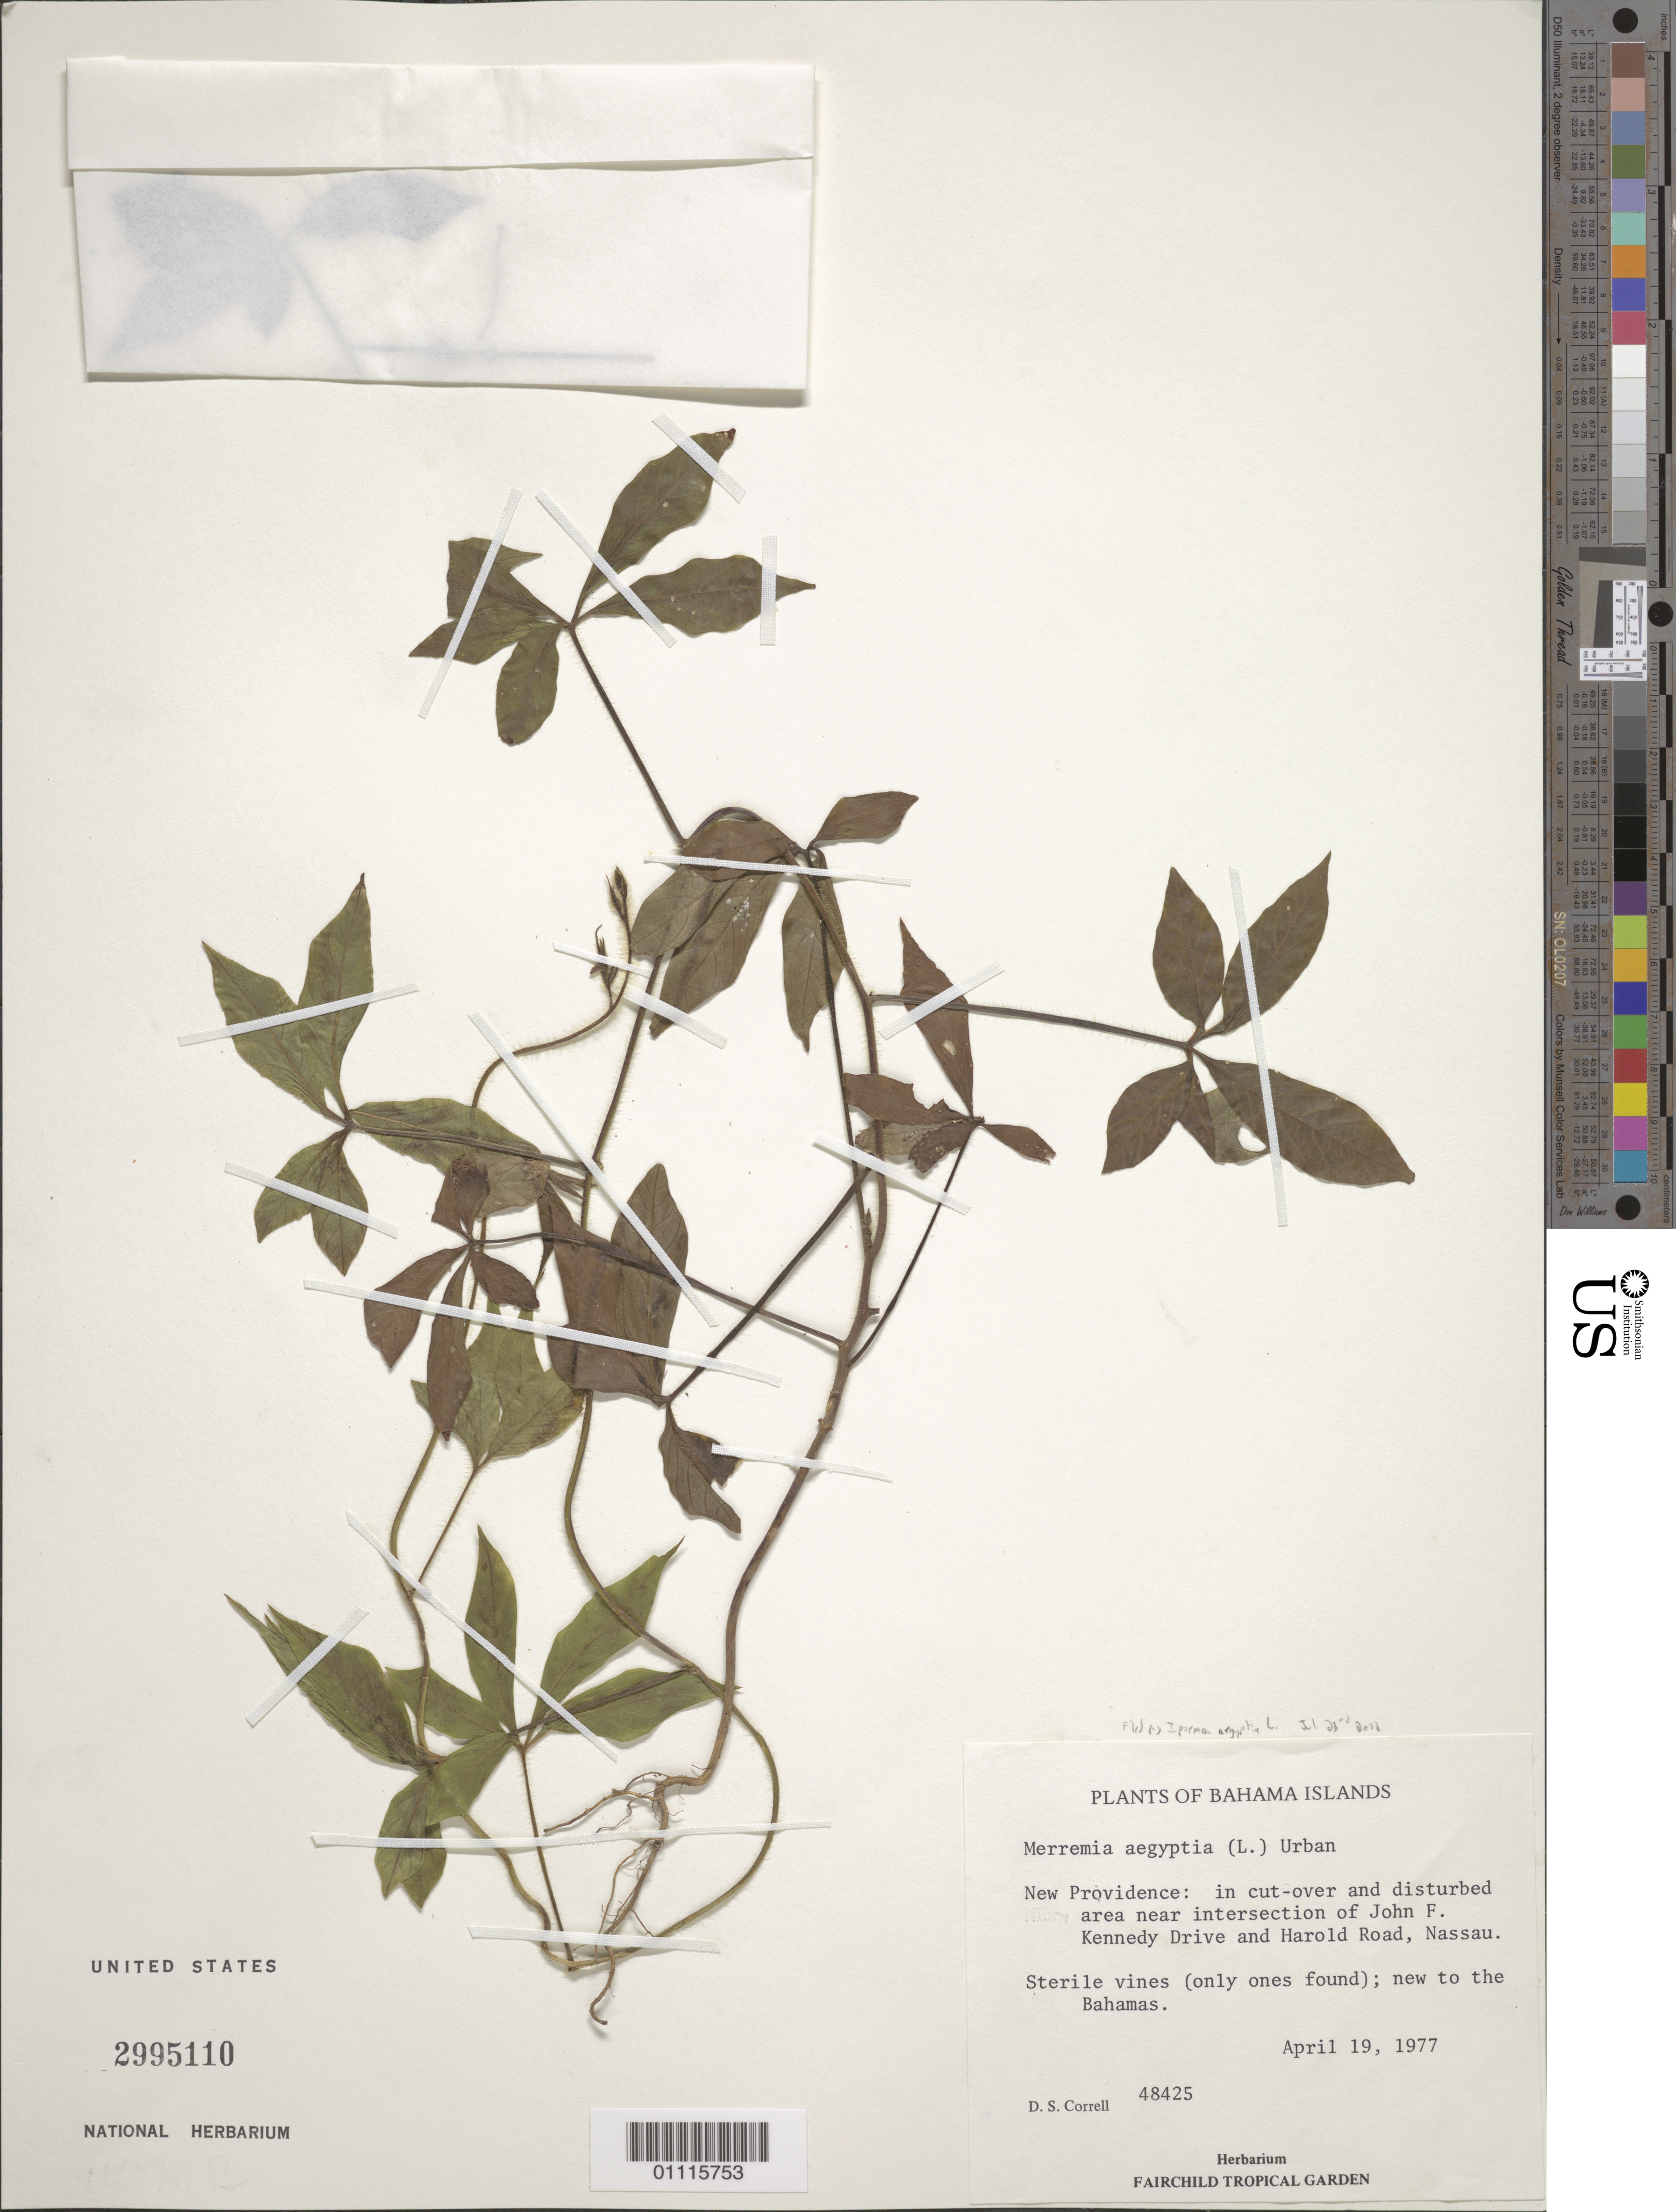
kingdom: Plantae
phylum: Tracheophyta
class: Magnoliopsida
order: Solanales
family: Convolvulaceae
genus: Distimake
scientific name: Distimake aegyptius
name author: (L.) A. R. Simões & Staples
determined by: Strong, Mark T., (BOT), Smithsonian Institution - National Museum of Natural History (UNITED STATES)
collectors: D. S. Correll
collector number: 48425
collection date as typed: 19 Apr 1977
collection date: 1977-04-19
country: Bahamas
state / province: New Providence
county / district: Nassau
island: New Providence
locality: In cut-over and disturbed area near intersection of John F. Kennedy Drive and Harold Road.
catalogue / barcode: US 2995110